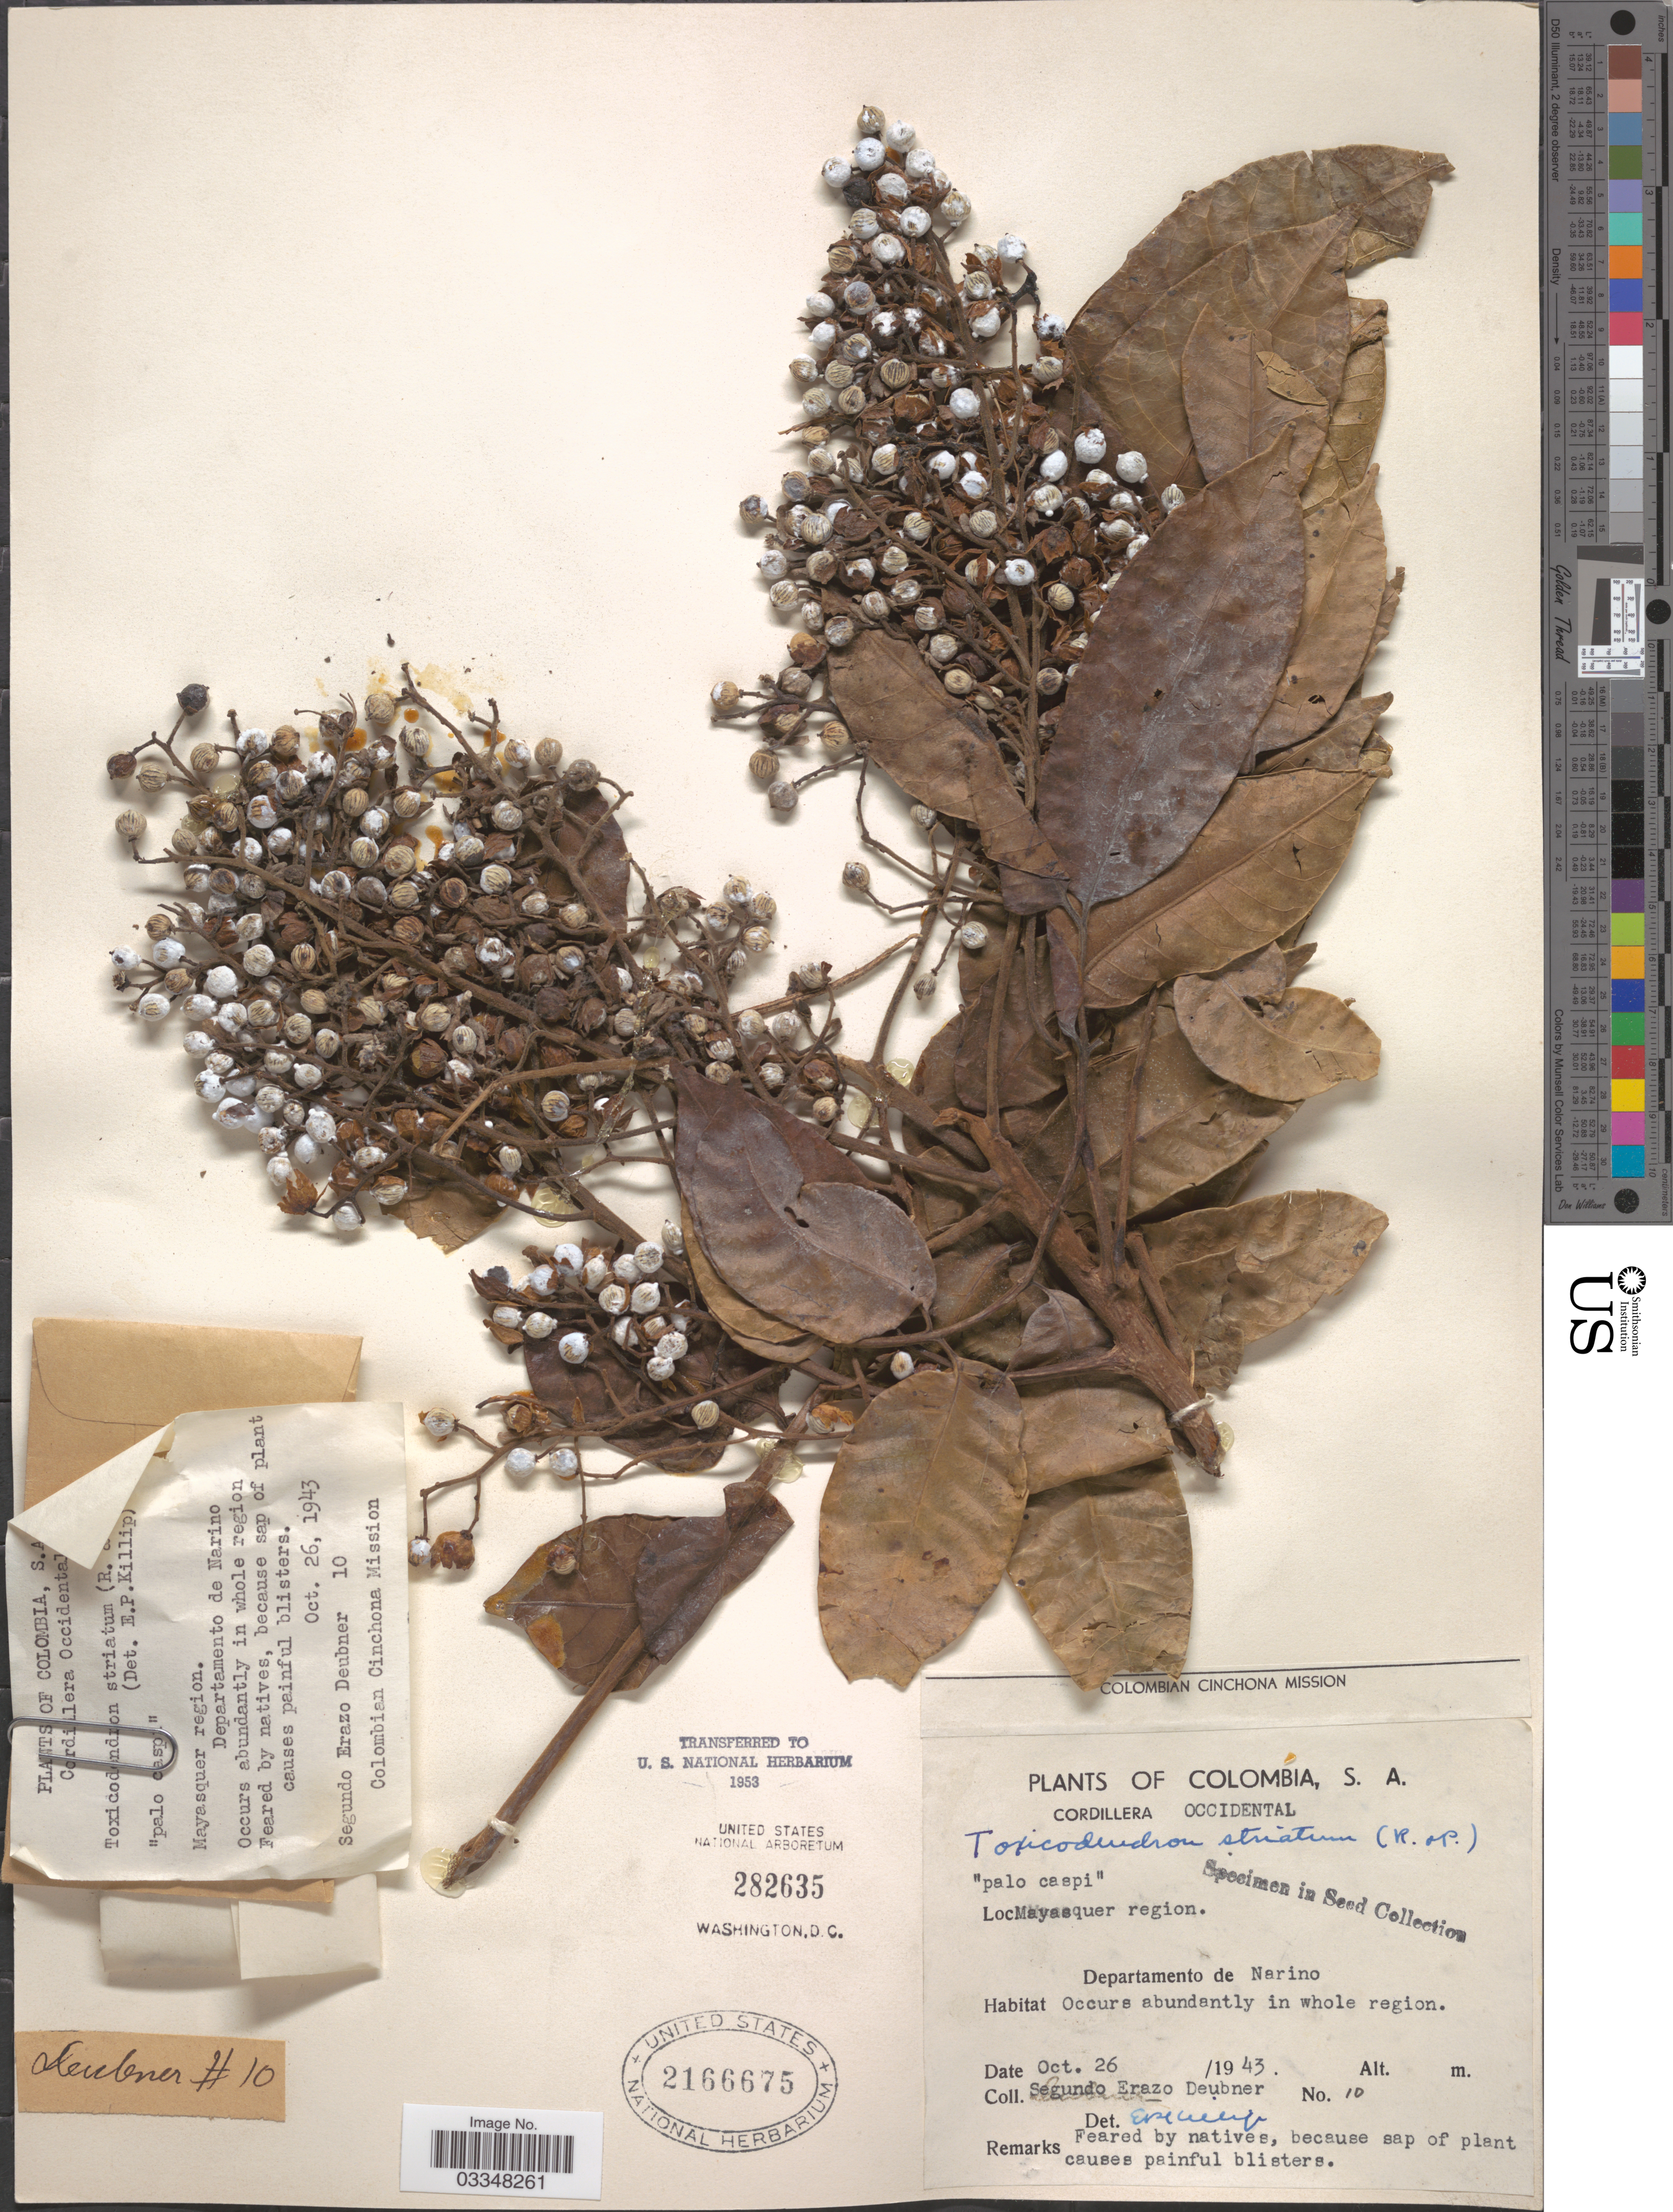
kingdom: Plantae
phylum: Tracheophyta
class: Magnoliopsida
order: Sapindales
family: Anacardiaceae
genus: Toxicodendron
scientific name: Toxicodendron striatum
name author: (Ruiz & Pav.) Kuntze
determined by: Mitchell, John D.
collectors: E. Deubner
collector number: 10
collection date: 1943-10-26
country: Colombia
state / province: Nariño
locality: Cordillera Occidental. Mayasquer region. Departamento de Narino. In whole region.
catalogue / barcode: US 2166675